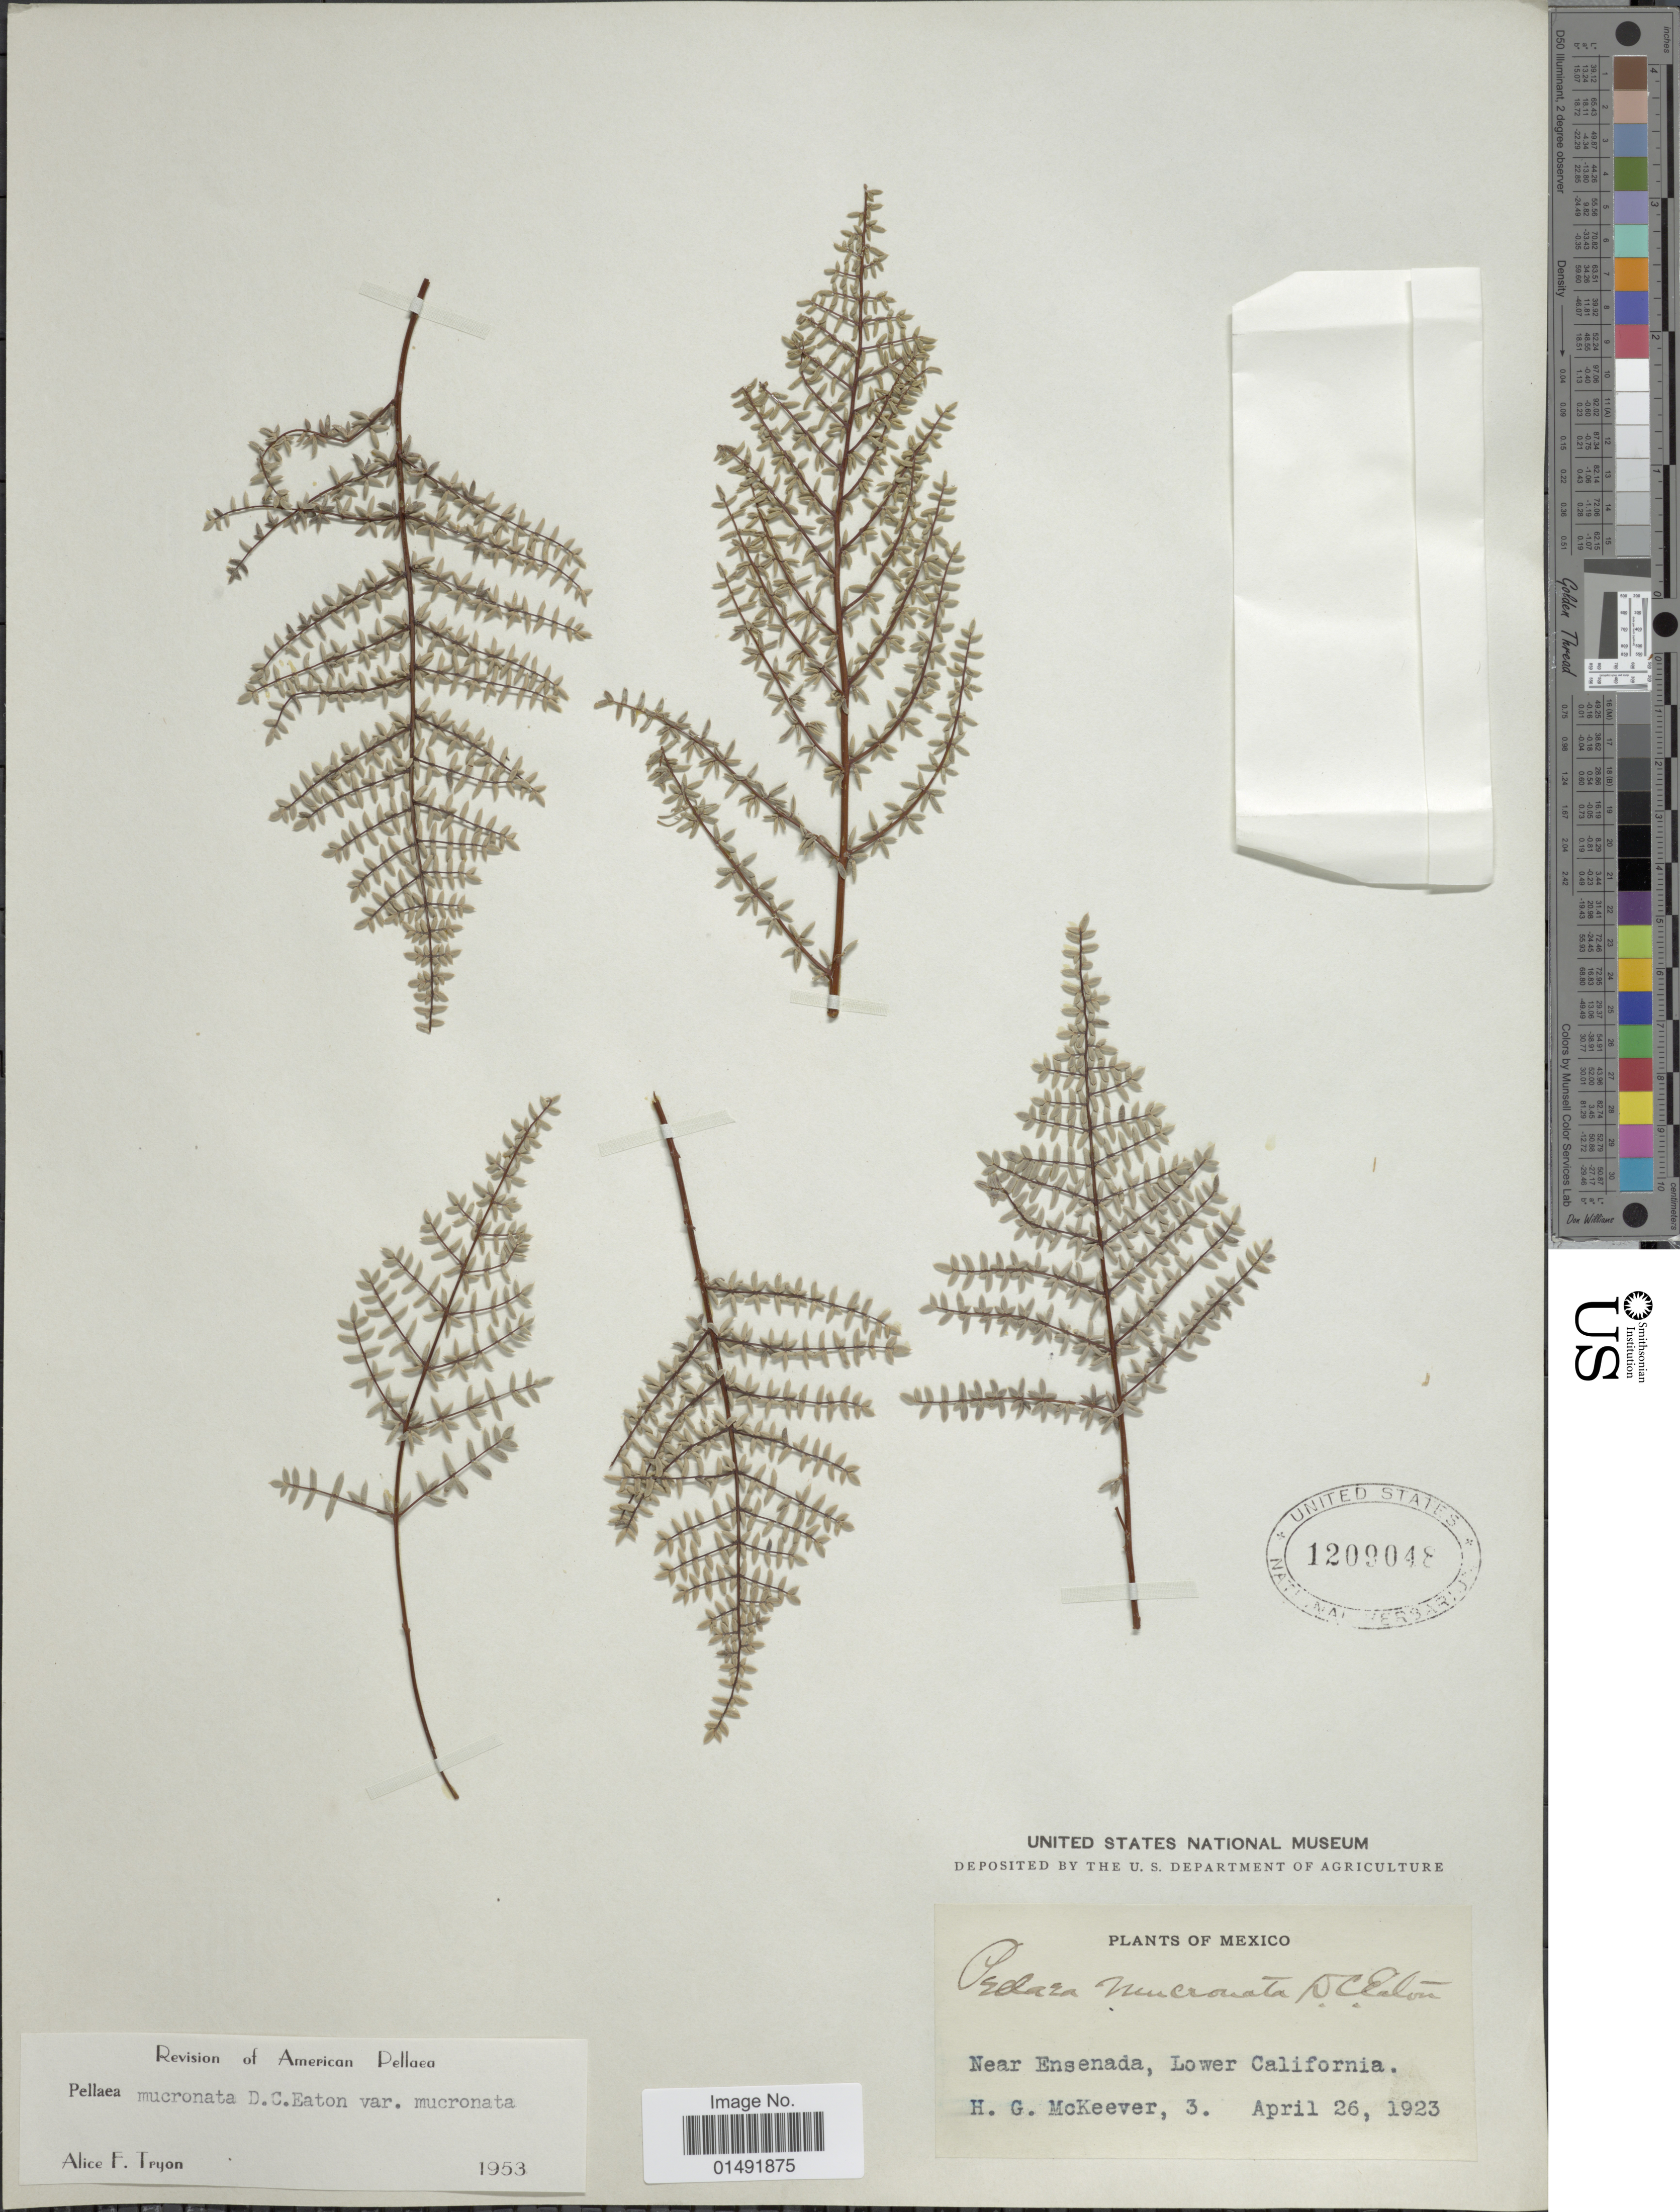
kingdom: Plantae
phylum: Tracheophyta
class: Polypodiopsida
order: Polypodiales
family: Pteridaceae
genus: Pellaea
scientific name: Pellaea mucronata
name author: (D.C. Eaton) D.C. Eaton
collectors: H. McKeever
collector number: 3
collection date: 1923-04-26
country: Mexico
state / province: Baja California Norte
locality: Near Ensenada, Lower California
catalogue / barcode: US 1209048